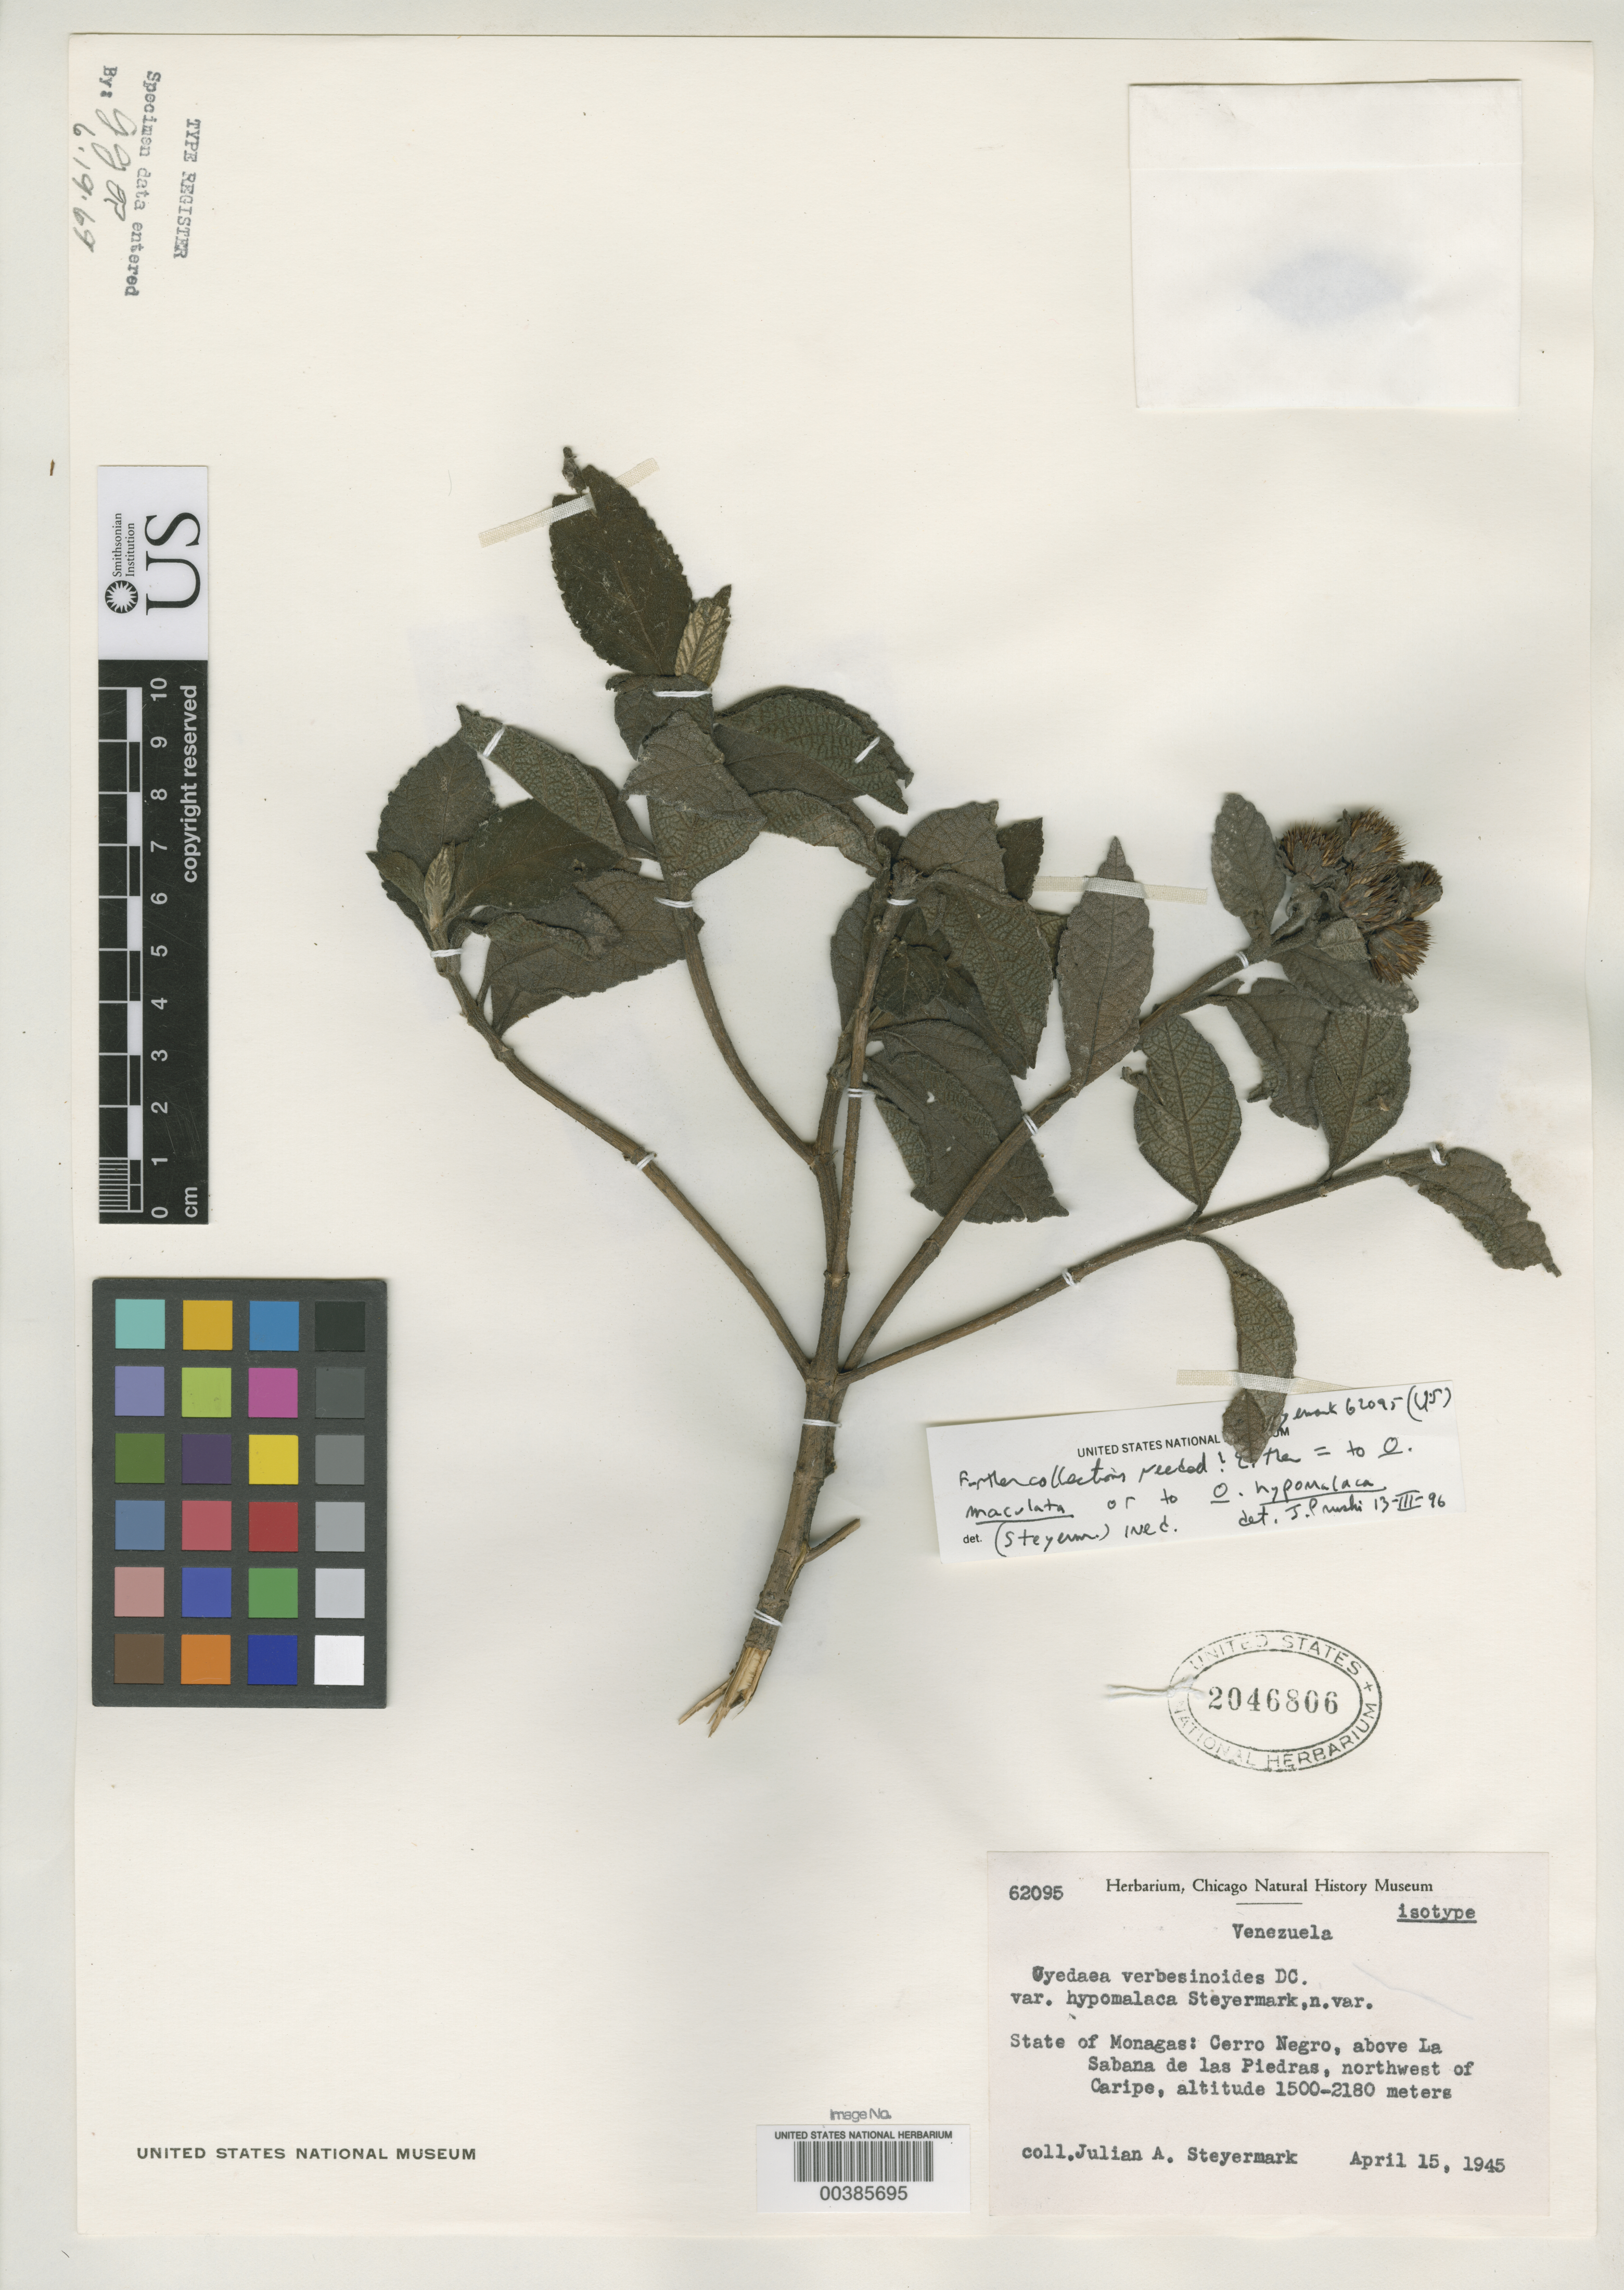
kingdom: Plantae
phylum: Tracheophyta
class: Magnoliopsida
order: Asterales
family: Asteraceae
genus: Oyedaea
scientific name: Oyedaea verbesinoides var. hypomalaca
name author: Steyerm.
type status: Isotype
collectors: J. Steyermark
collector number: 62095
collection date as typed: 15 Apr 1945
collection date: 1945-04-15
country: Venezuela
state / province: Monagas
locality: Cerro Negro, above La Sabana de las Piedras, NW of Caripe.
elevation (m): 1500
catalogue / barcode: US 2046806